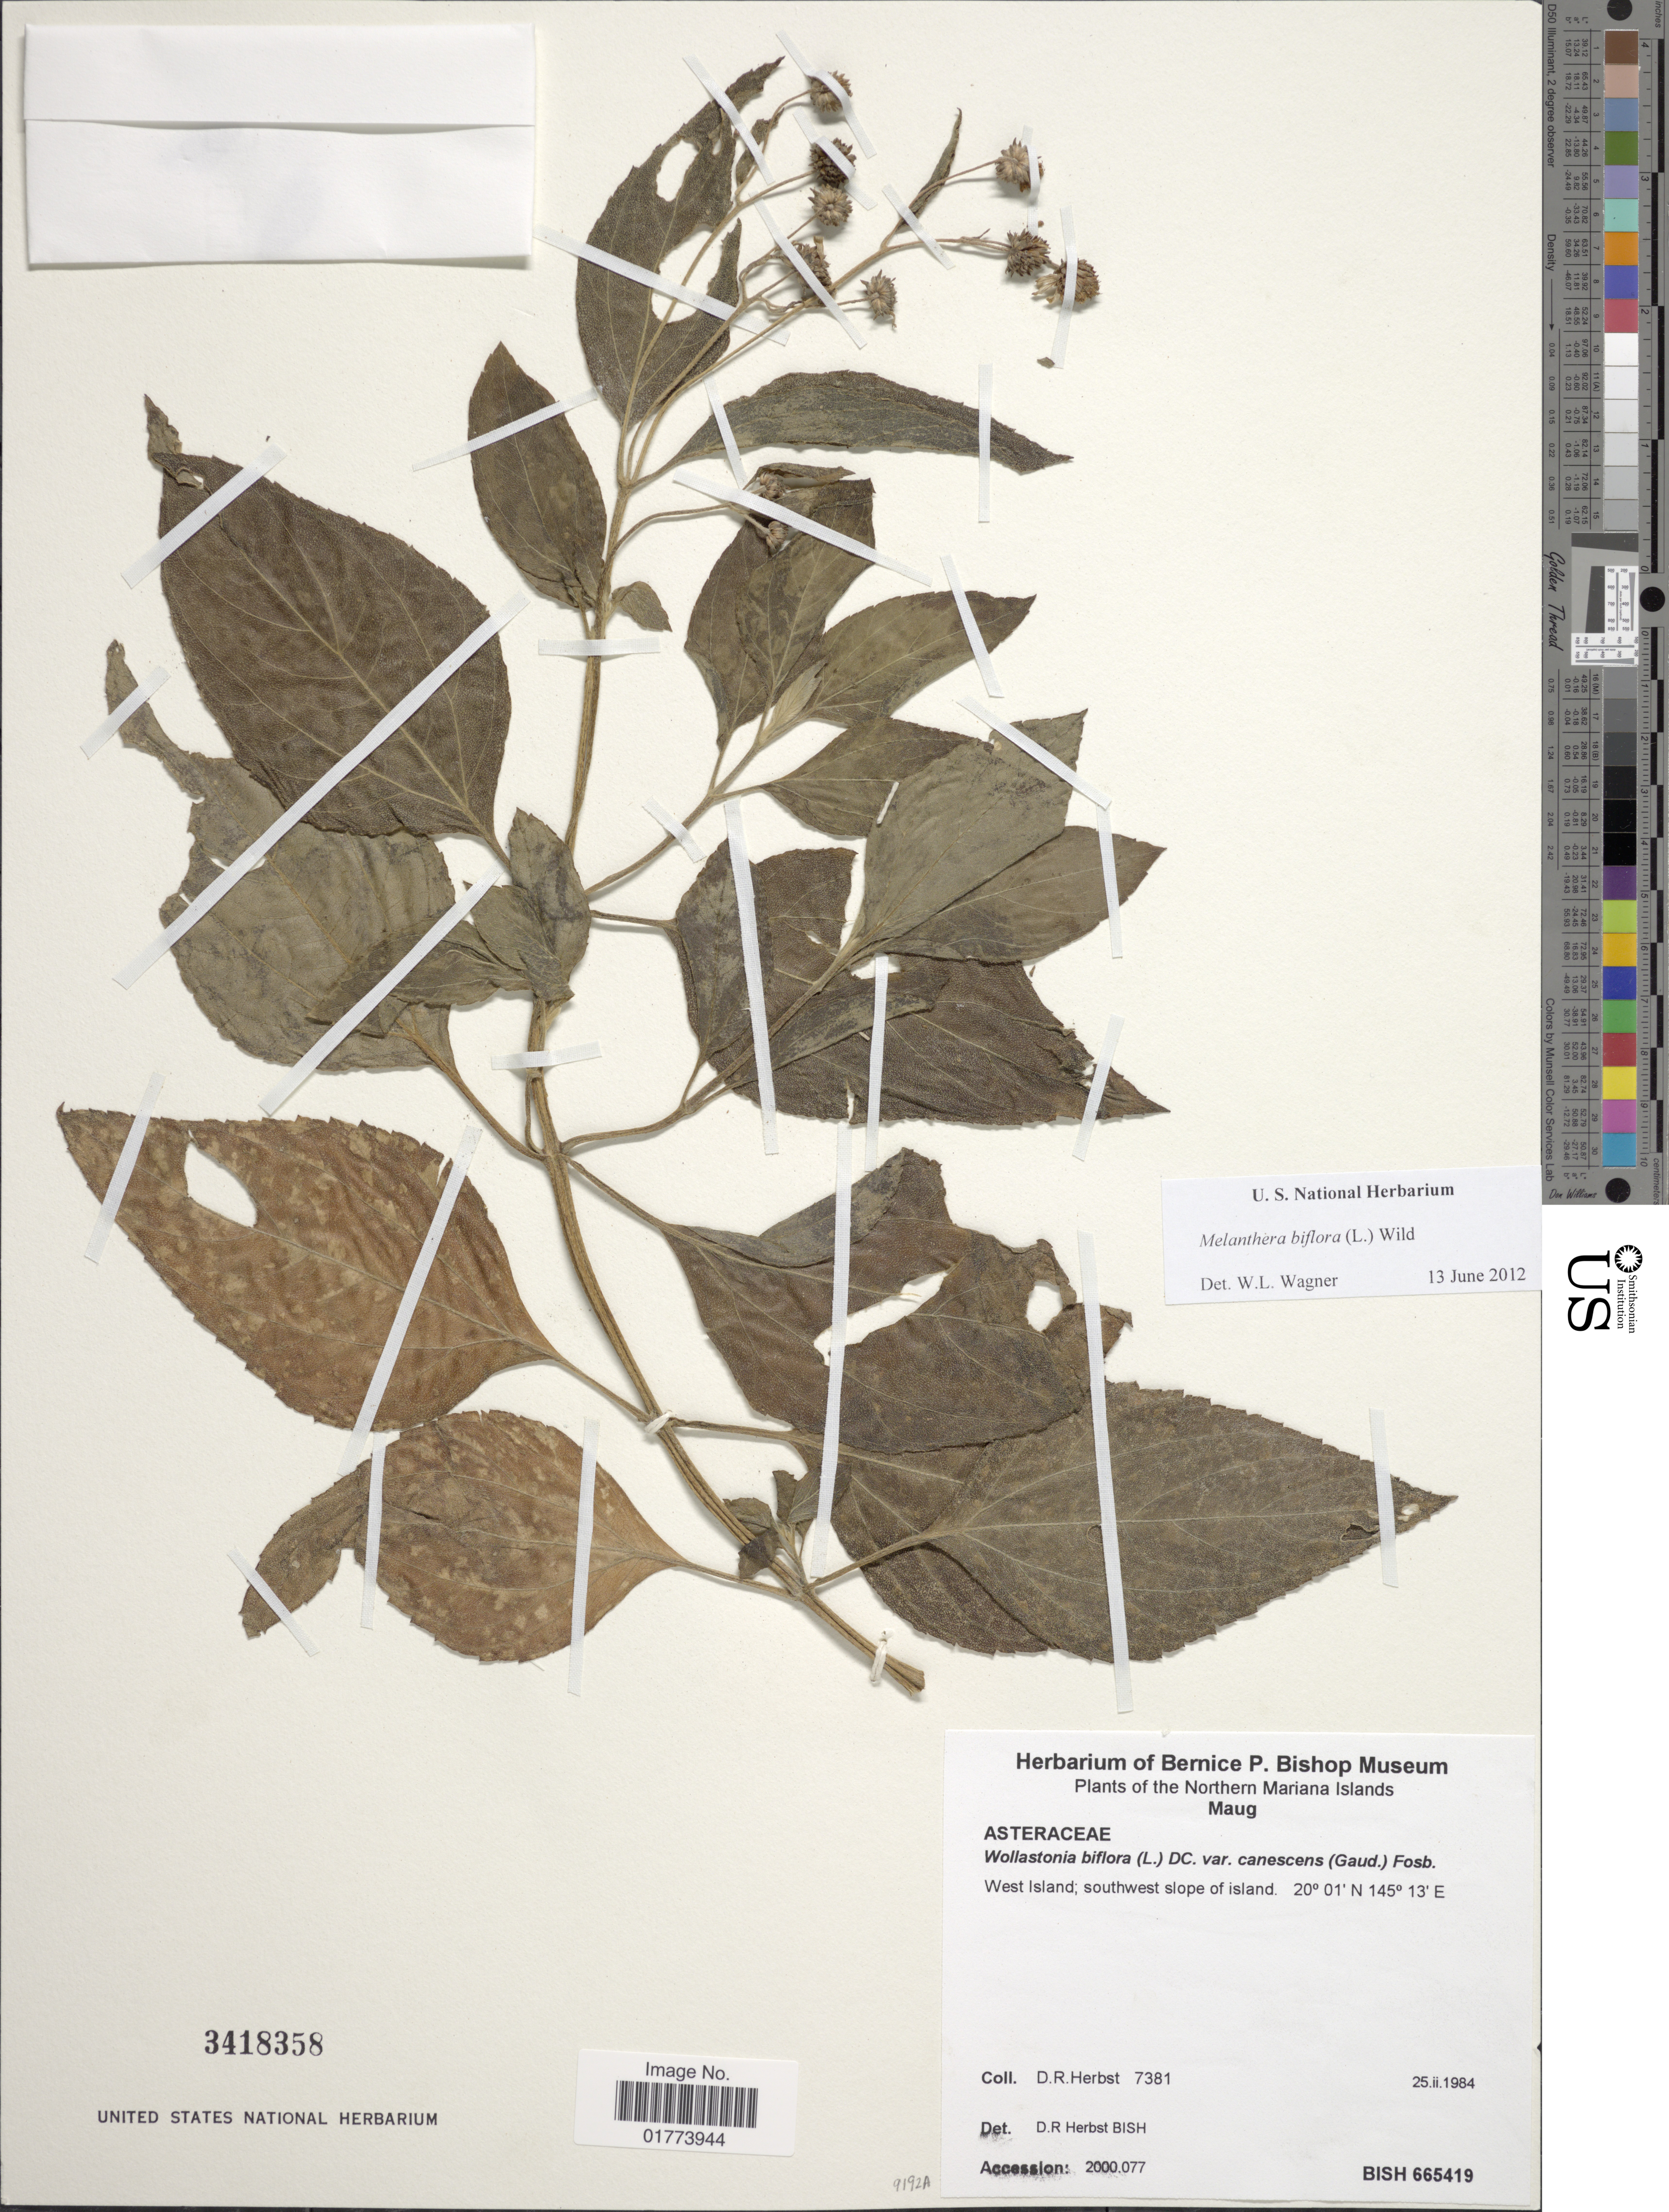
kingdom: Plantae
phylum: Tracheophyta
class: Magnoliopsida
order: Asterales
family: Asteraceae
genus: Wollastonia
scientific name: Wollastonia uniflora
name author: (Willd.) Orchard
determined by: Wagner, W. L., (BOT), Smithsonian Institution - National Museum of Natural History (UNITED STATES)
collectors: D. R. Herbst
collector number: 7381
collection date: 1984-02-25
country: Northern Mariana Islands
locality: Maug, West Island; southwest slope of island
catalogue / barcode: US 3418358